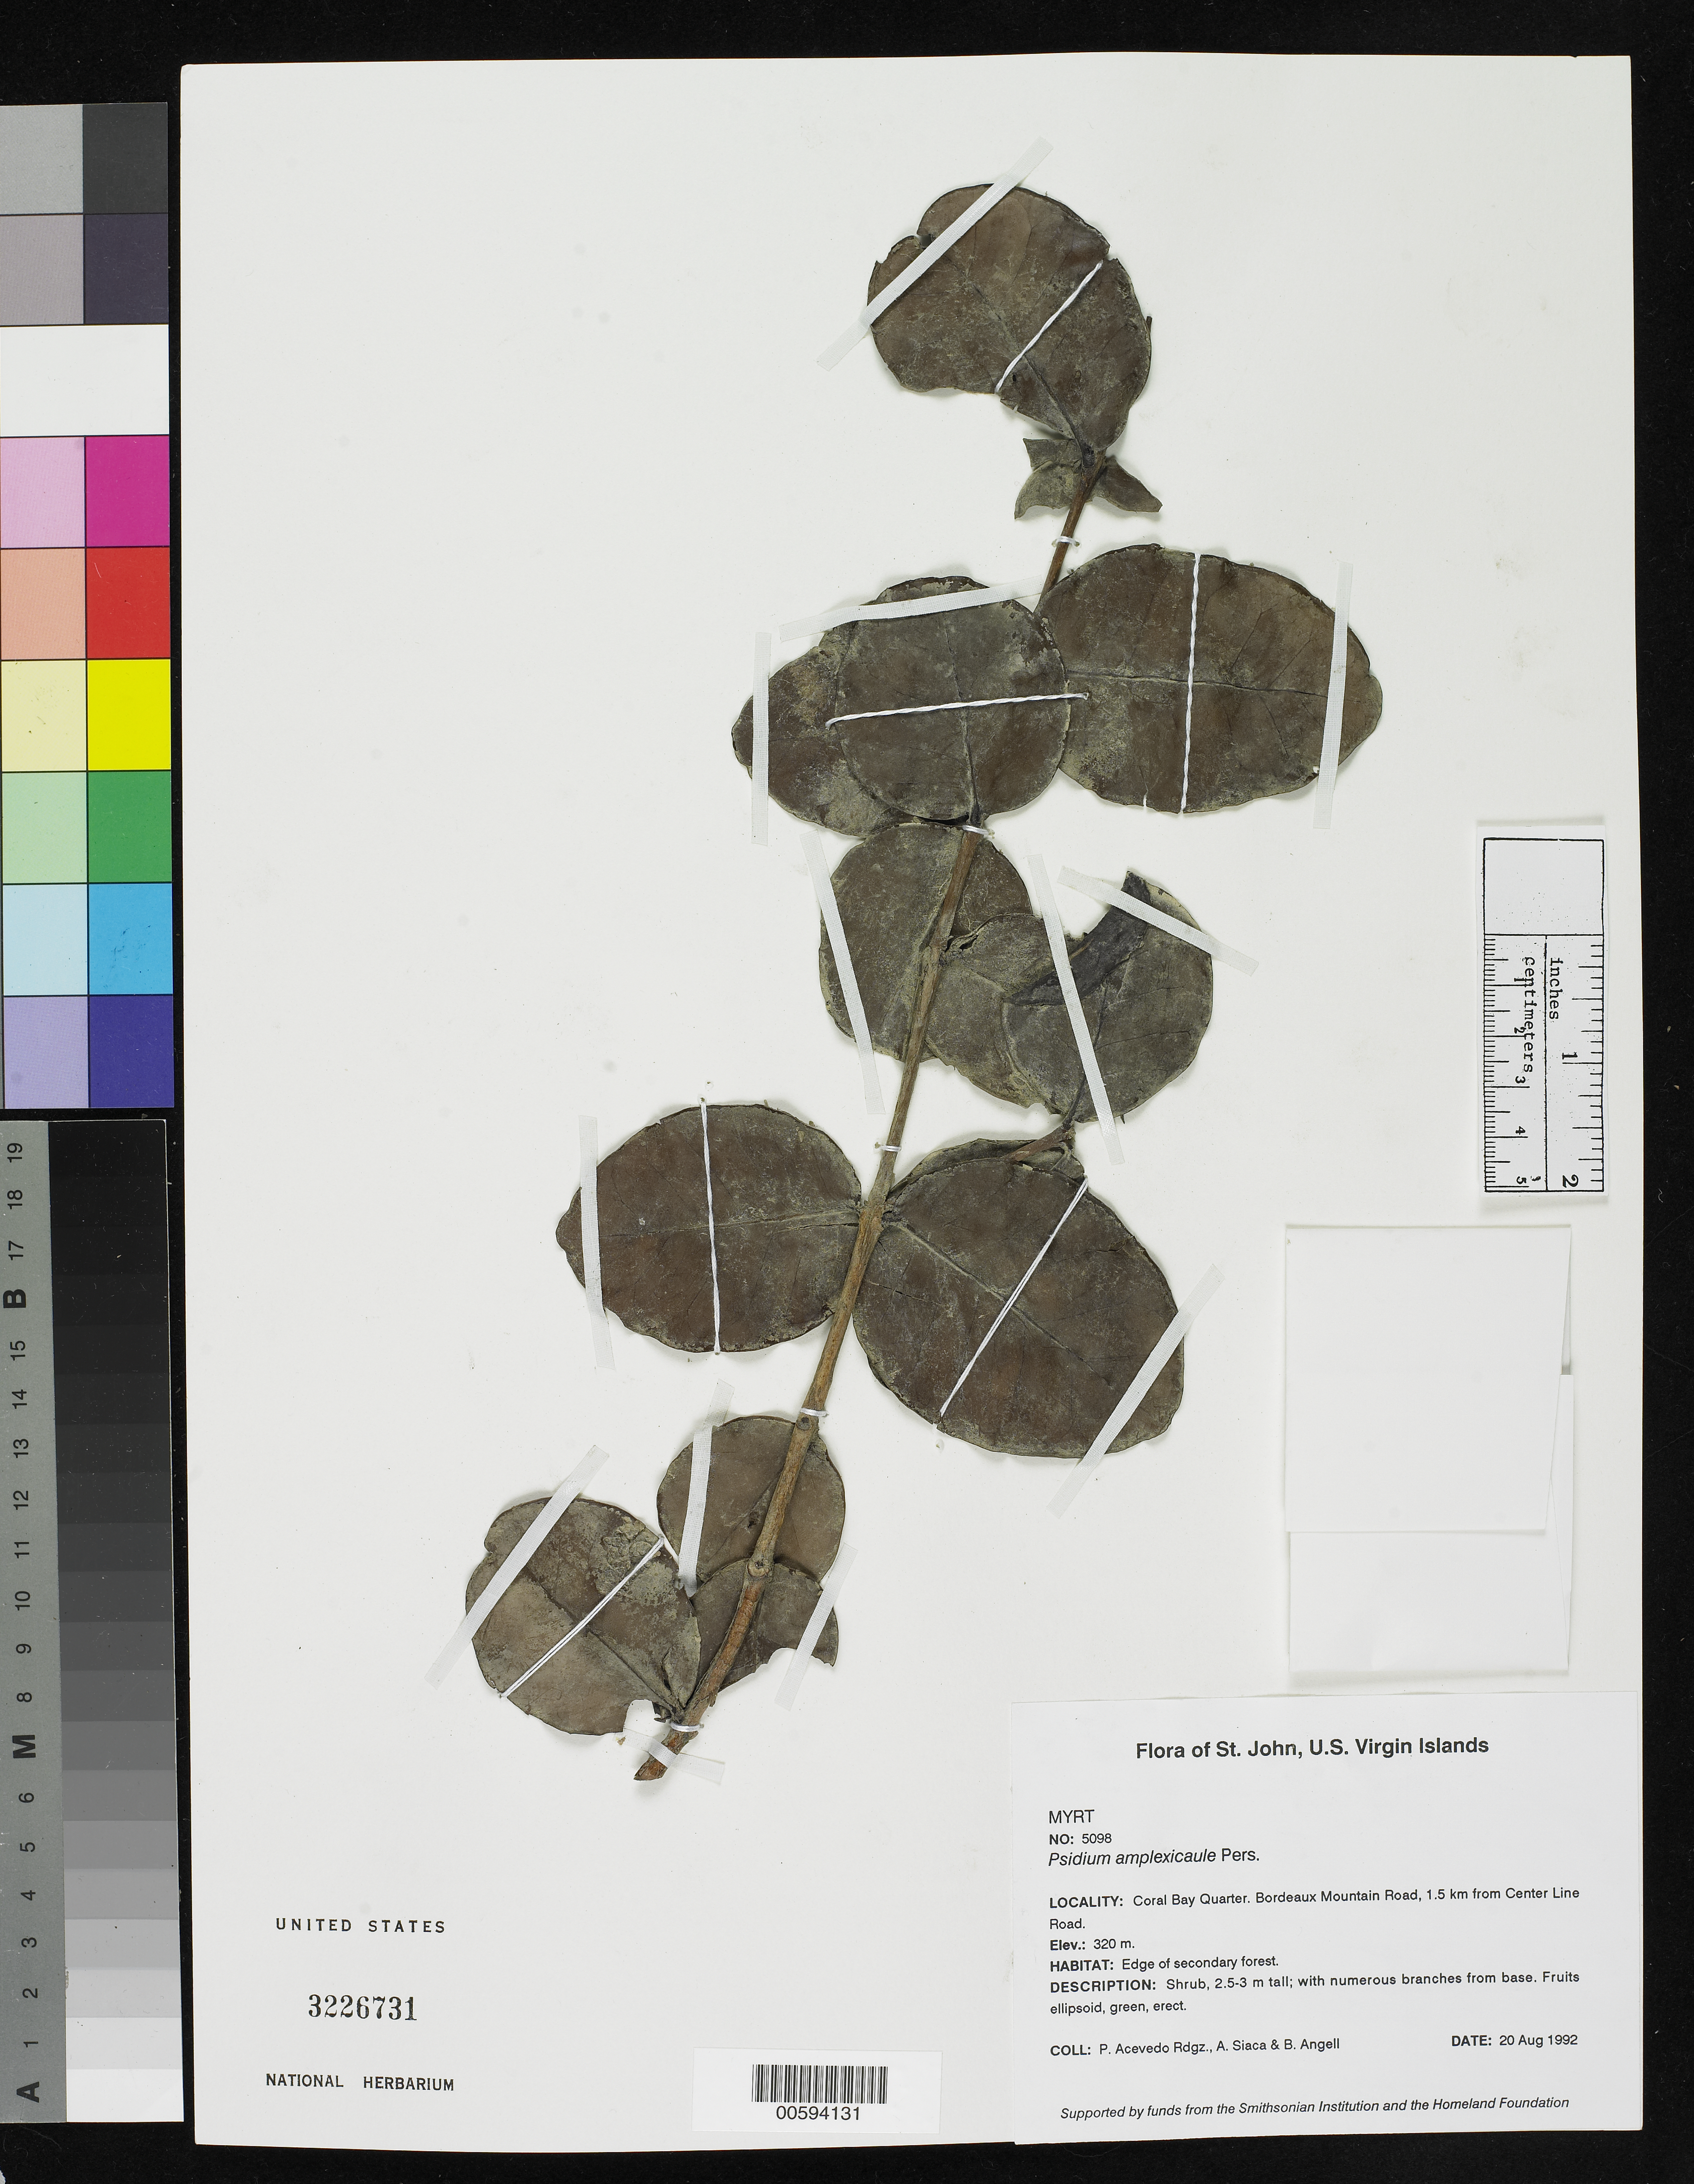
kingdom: Plantae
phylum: Tracheophyta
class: Magnoliopsida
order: Myrtales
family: Myrtaceae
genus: Psidium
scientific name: Psidium amplexicaule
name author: Pers.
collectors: P. Acevedo-Rodr., A. Siaca & Bobbi Angell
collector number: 5098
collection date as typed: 20 Aug 1992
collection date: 1992-08-20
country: U.S. Virgin Islands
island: St. John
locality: Coral Bay Quarter; along dirt road to Bordeaux Mountain., 1.5 km from Center Line Road.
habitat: Edge of secondary forest.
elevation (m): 320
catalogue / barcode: US 3226731